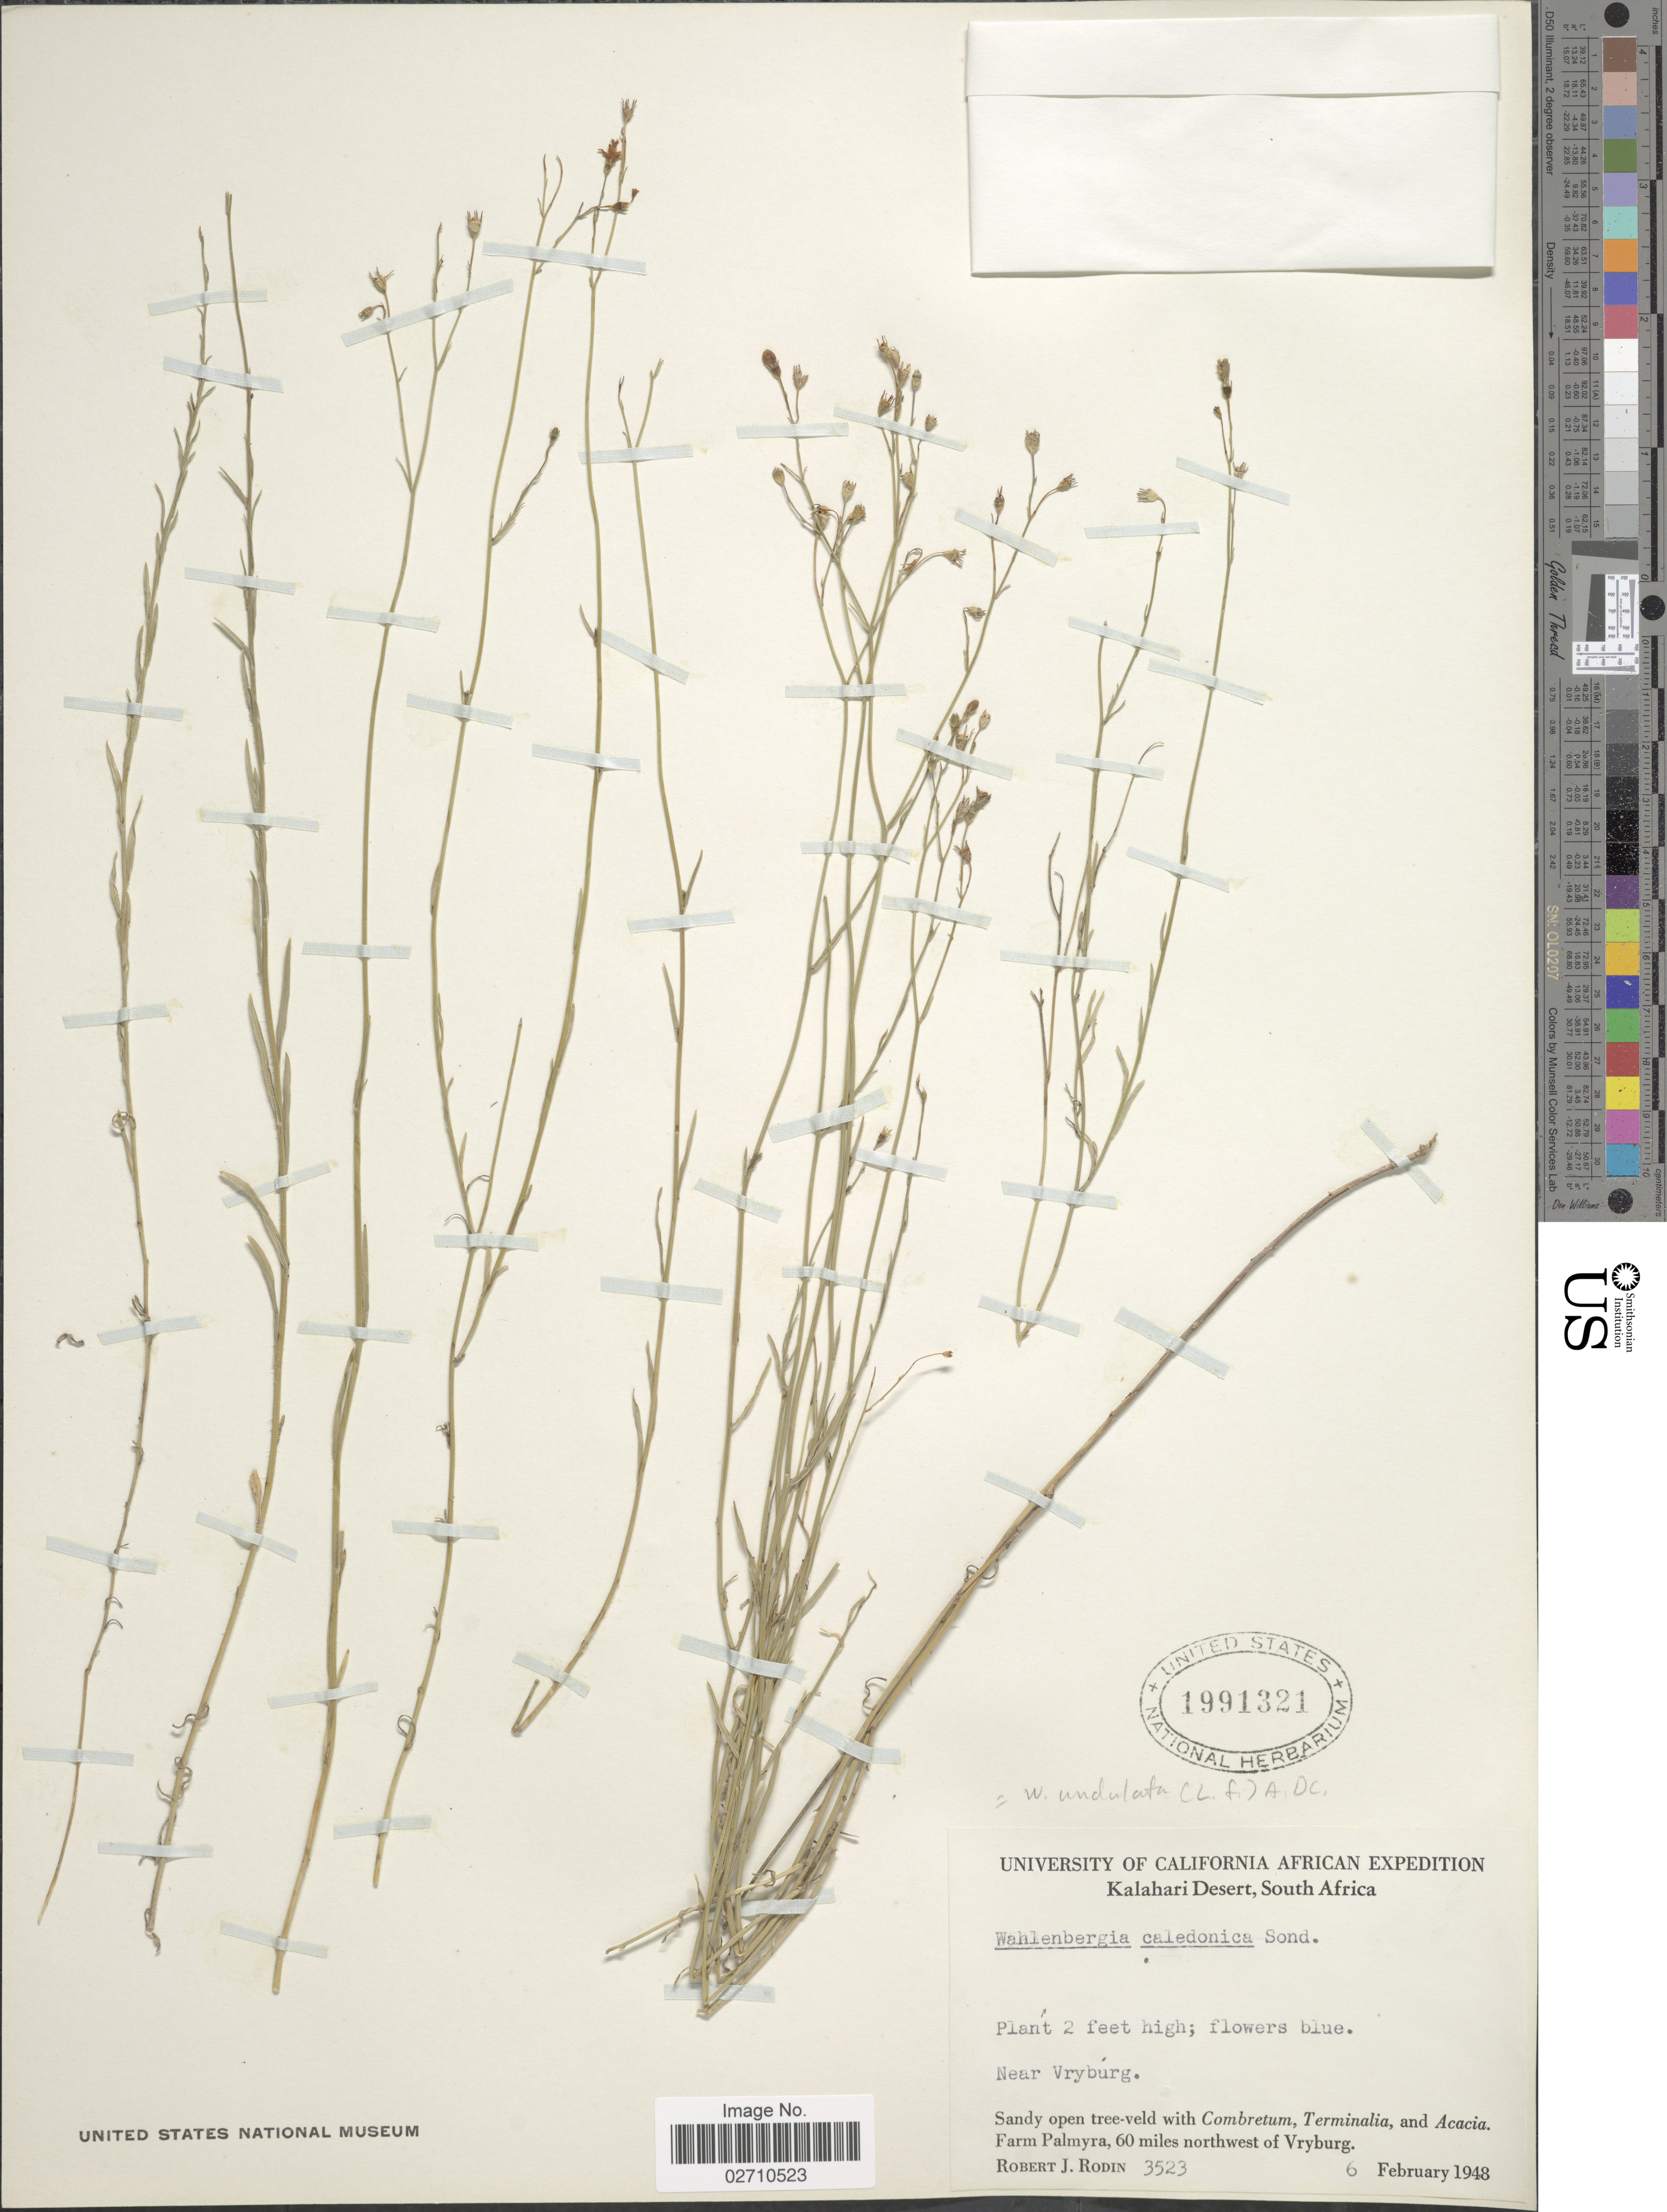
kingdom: Plantae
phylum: Tracheophyta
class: Magnoliopsida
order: Asterales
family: Campanulaceae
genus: Wahlenbergia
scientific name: Wahlenbergia undulata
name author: (L. f.) A. DC.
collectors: R. J. Rodin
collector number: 3523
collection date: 1948-02-06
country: South Africa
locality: Kalahari Desert, Near Vryburg, Farm Palmyra, 60 miles northwest of Vryburg.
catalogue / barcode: US 1991321